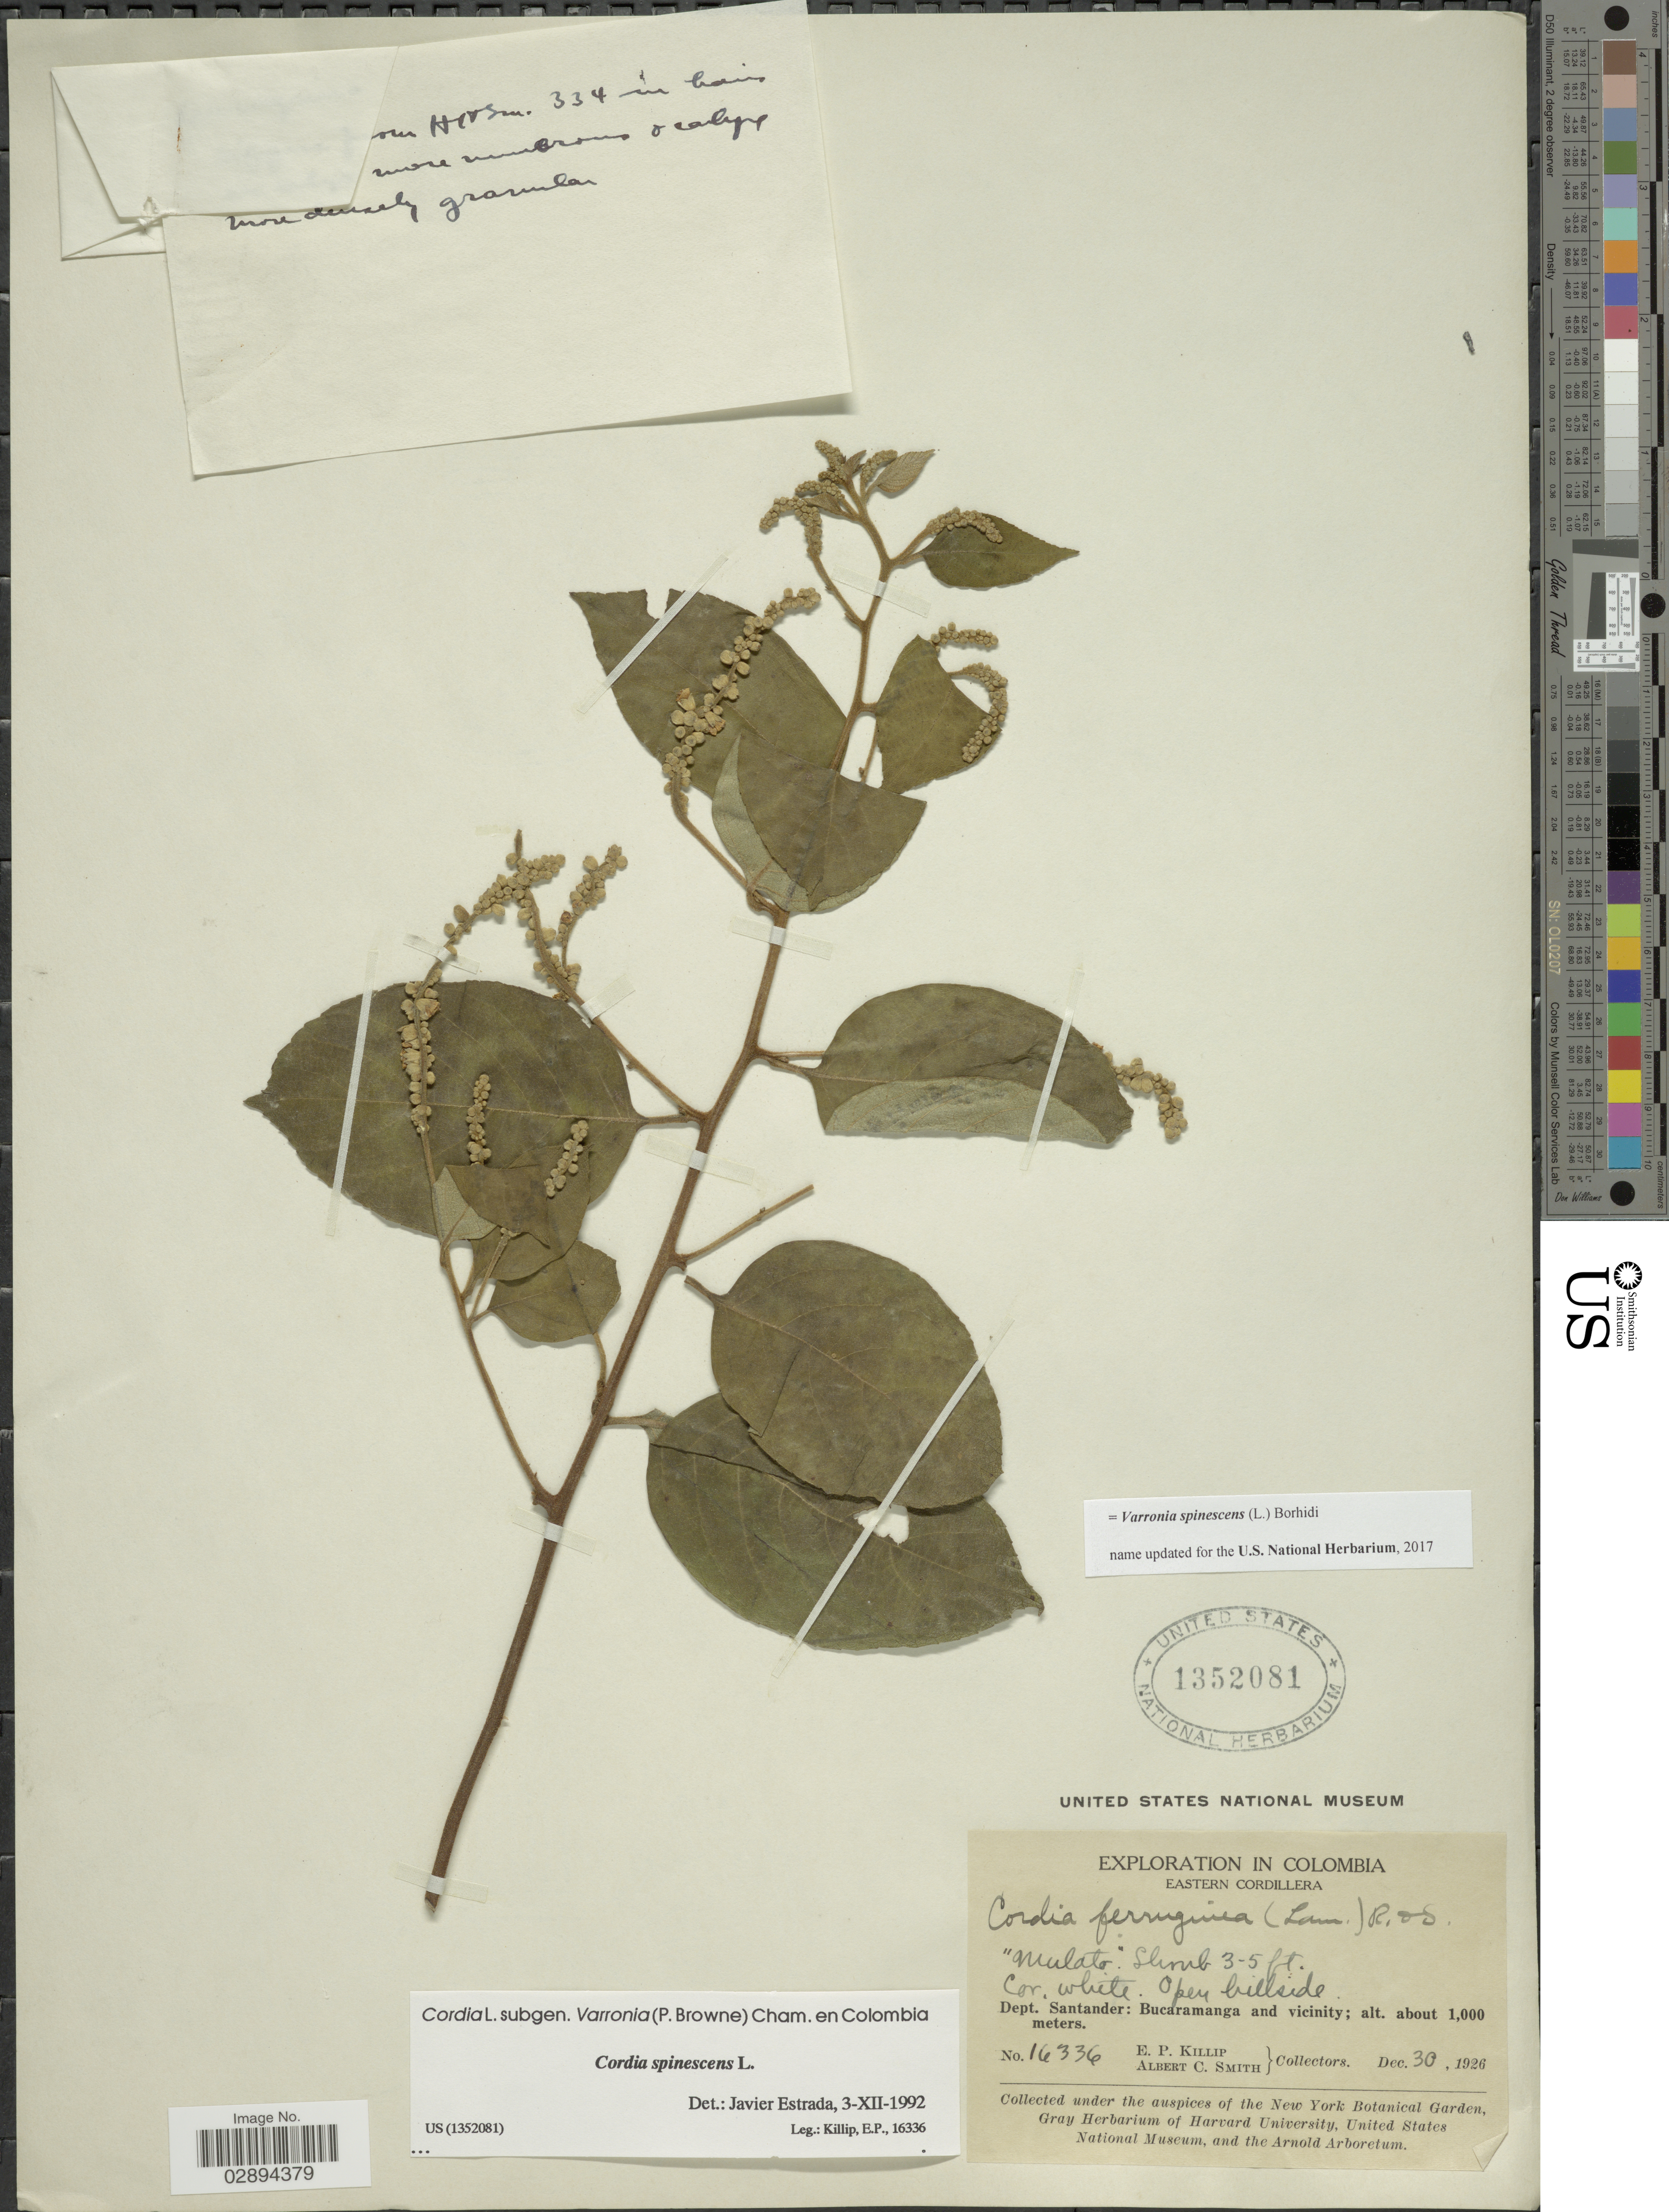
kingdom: Plantae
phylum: Tracheophyta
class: Magnoliopsida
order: Boraginales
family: Cordiaceae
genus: Varronia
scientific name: Varronia spinescens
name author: (L.) Borhidi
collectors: E. P. Killip & A. C. Smith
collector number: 16336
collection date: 1926-12-30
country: Colombia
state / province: Santander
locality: Eastern Cordillera, Dept. Santander, Bucaramanga and vicinity.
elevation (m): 1000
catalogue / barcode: US 1352081